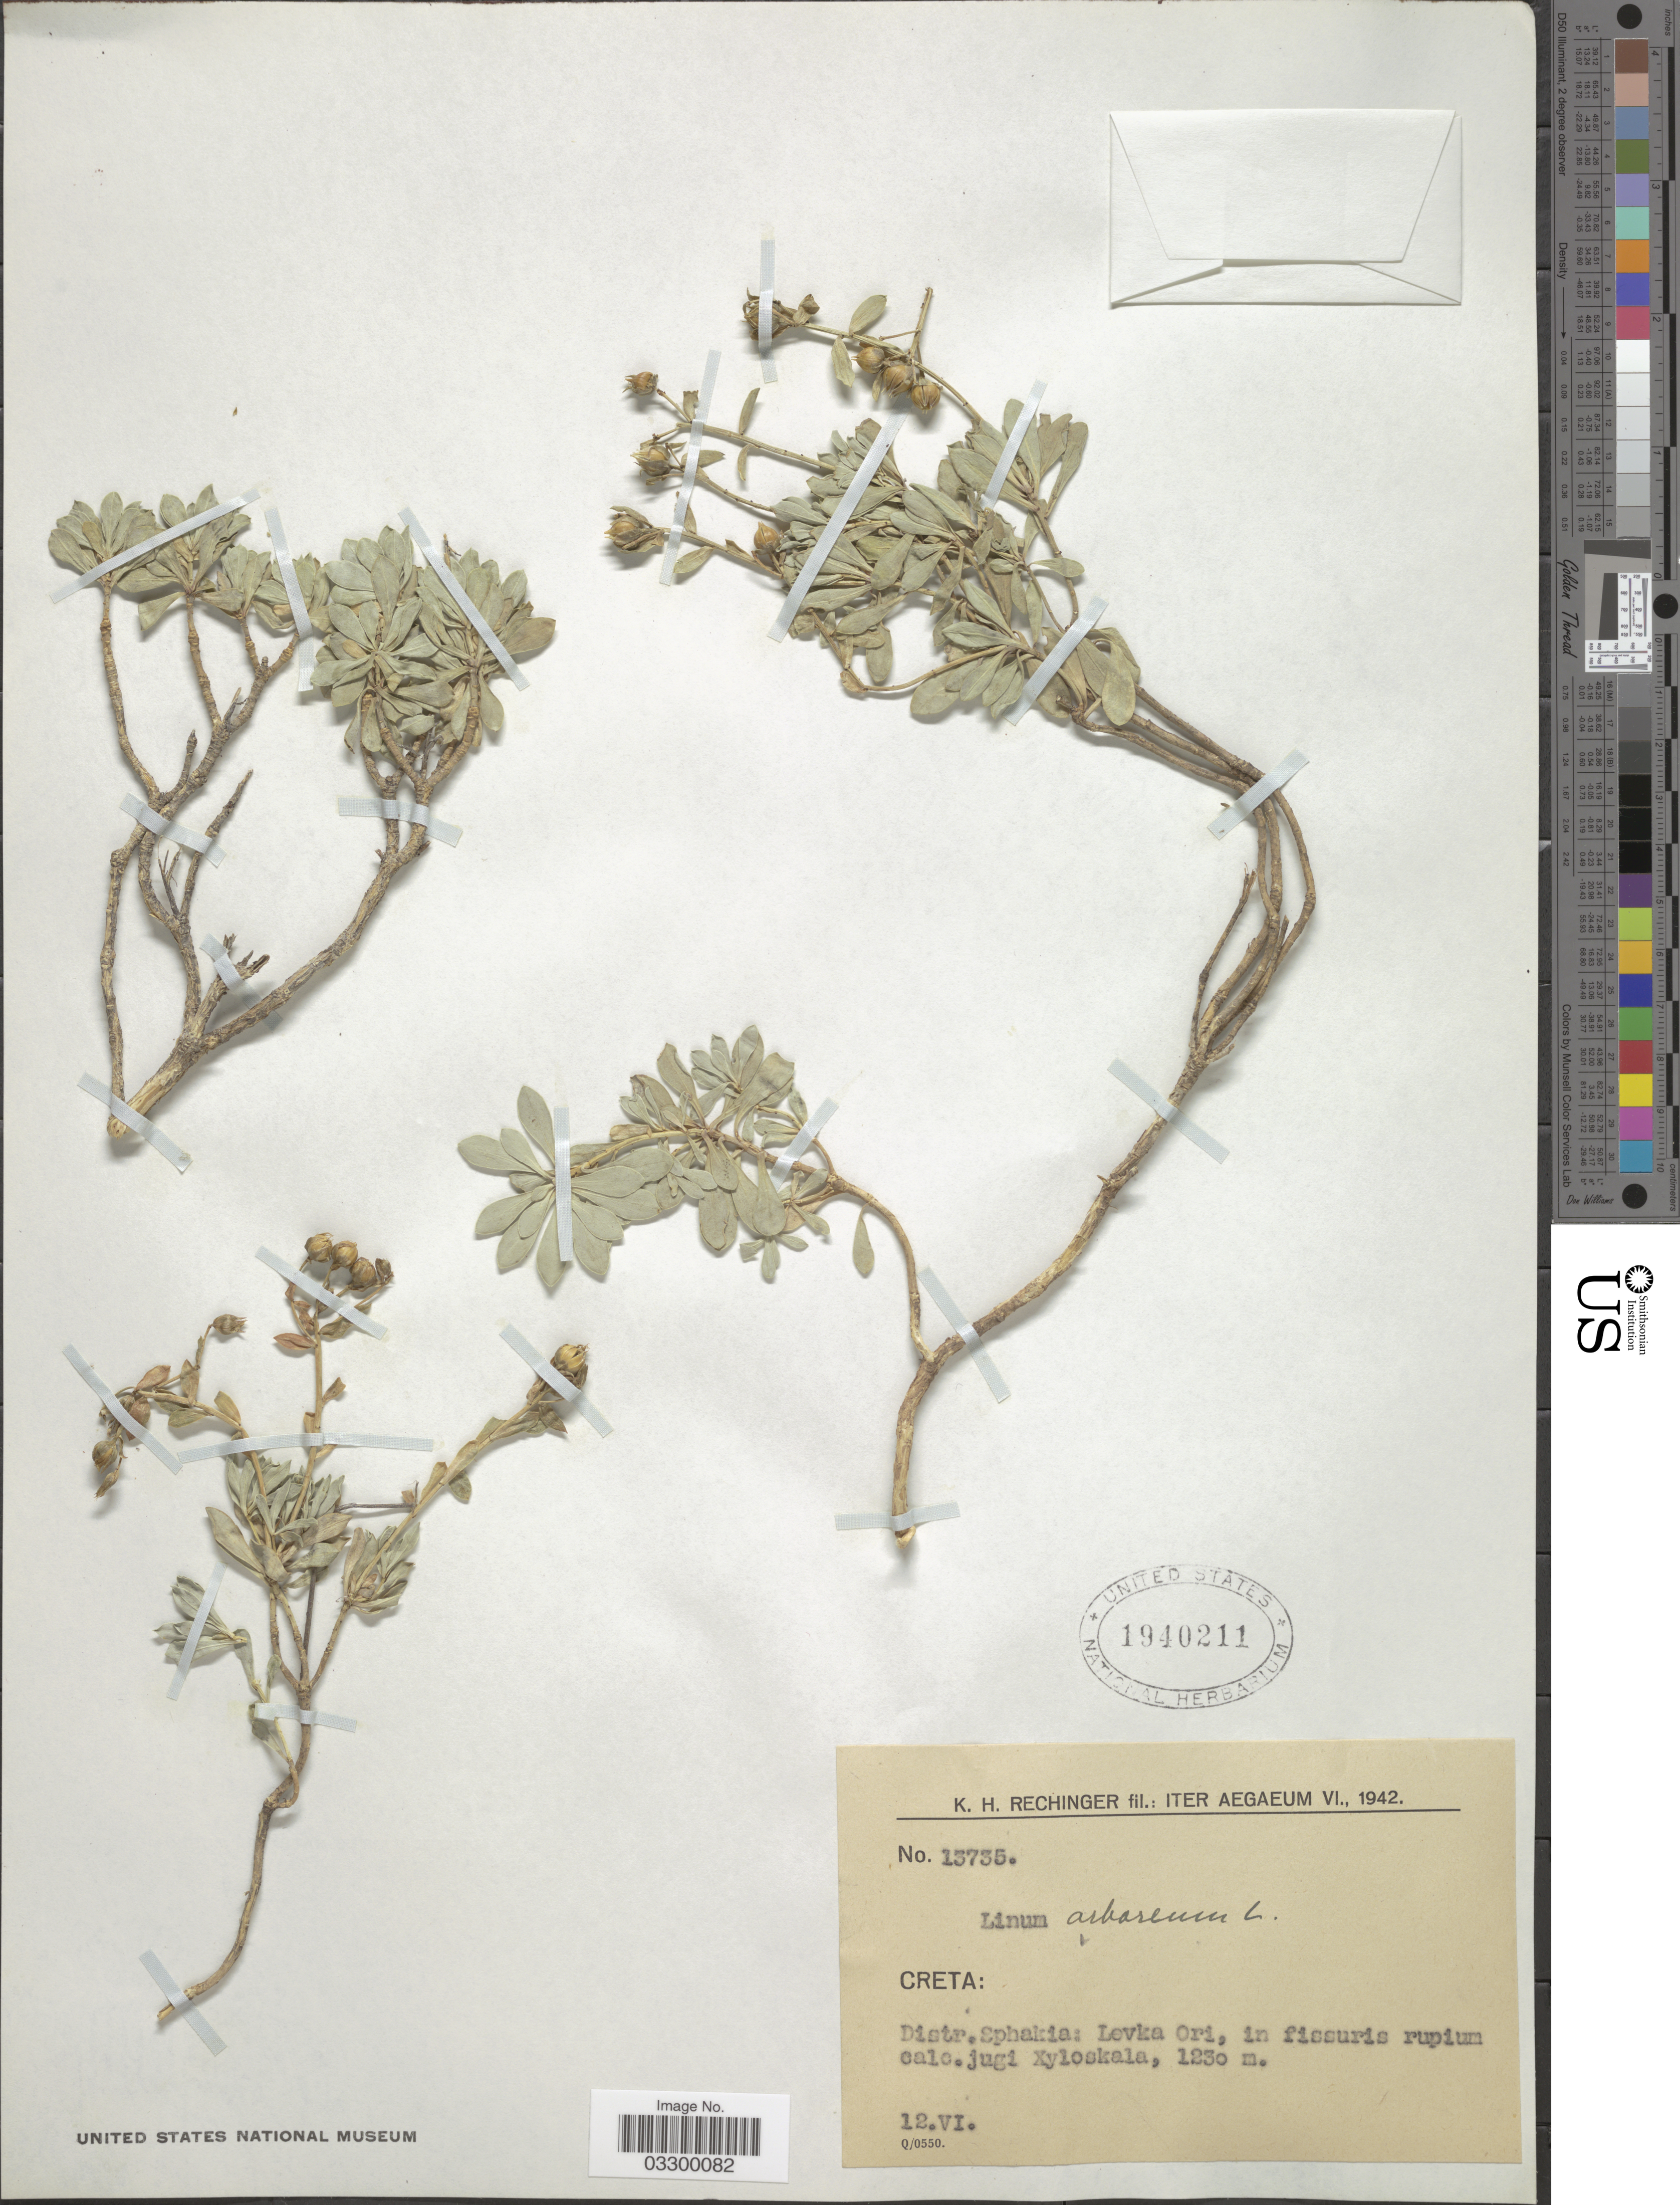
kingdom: Plantae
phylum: Tracheophyta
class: Magnoliopsida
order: Malpighiales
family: Linaceae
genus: Linum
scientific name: Linum arboreum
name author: L.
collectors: K. H. Rechinger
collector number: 13735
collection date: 1942-06-12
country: Greece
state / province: Crete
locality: Creta: Distr. Sphakia: Levka Ori, in fissuris rupium calc. jugi Xyloskala.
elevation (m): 1230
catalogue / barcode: US 1940211